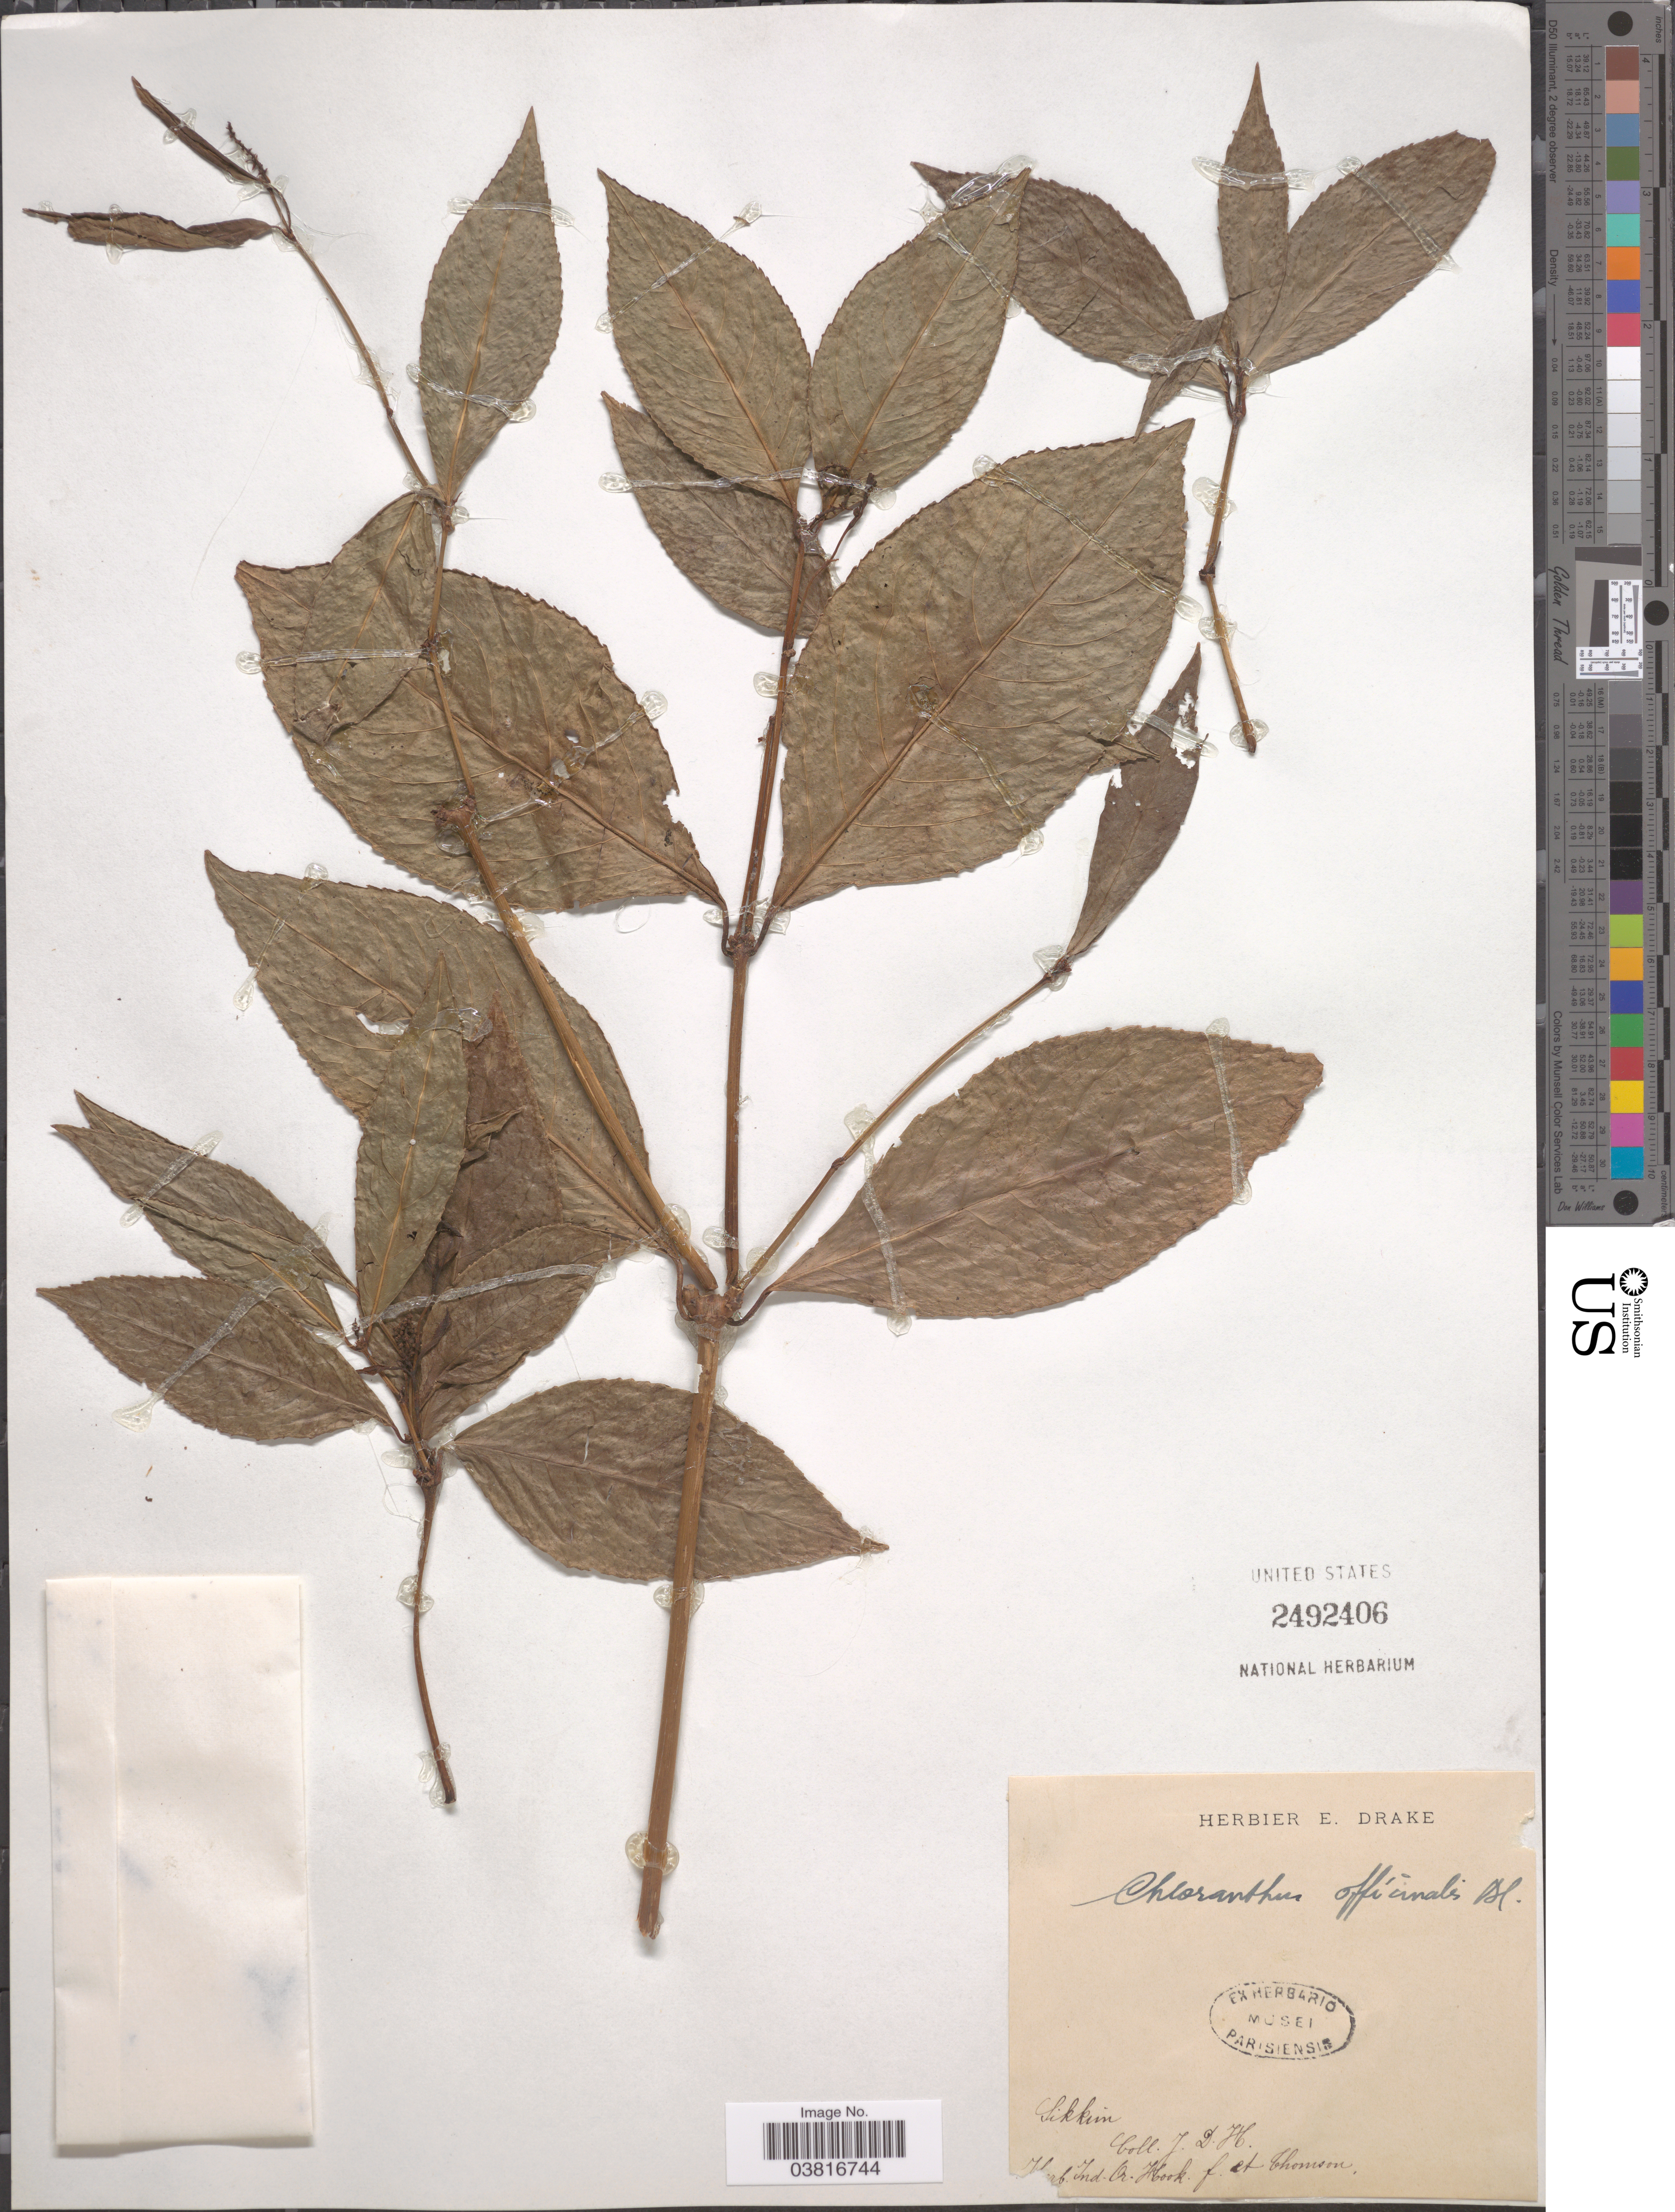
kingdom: Plantae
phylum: Tracheophyta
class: Magnoliopsida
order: Chloranthales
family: Chloranthaceae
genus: Chloranthus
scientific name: Chloranthus erectus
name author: (Buch.-Ham.) Verdc.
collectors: J. D. Hooker & -- Thomson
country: India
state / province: Sikkim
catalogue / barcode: US 2492406